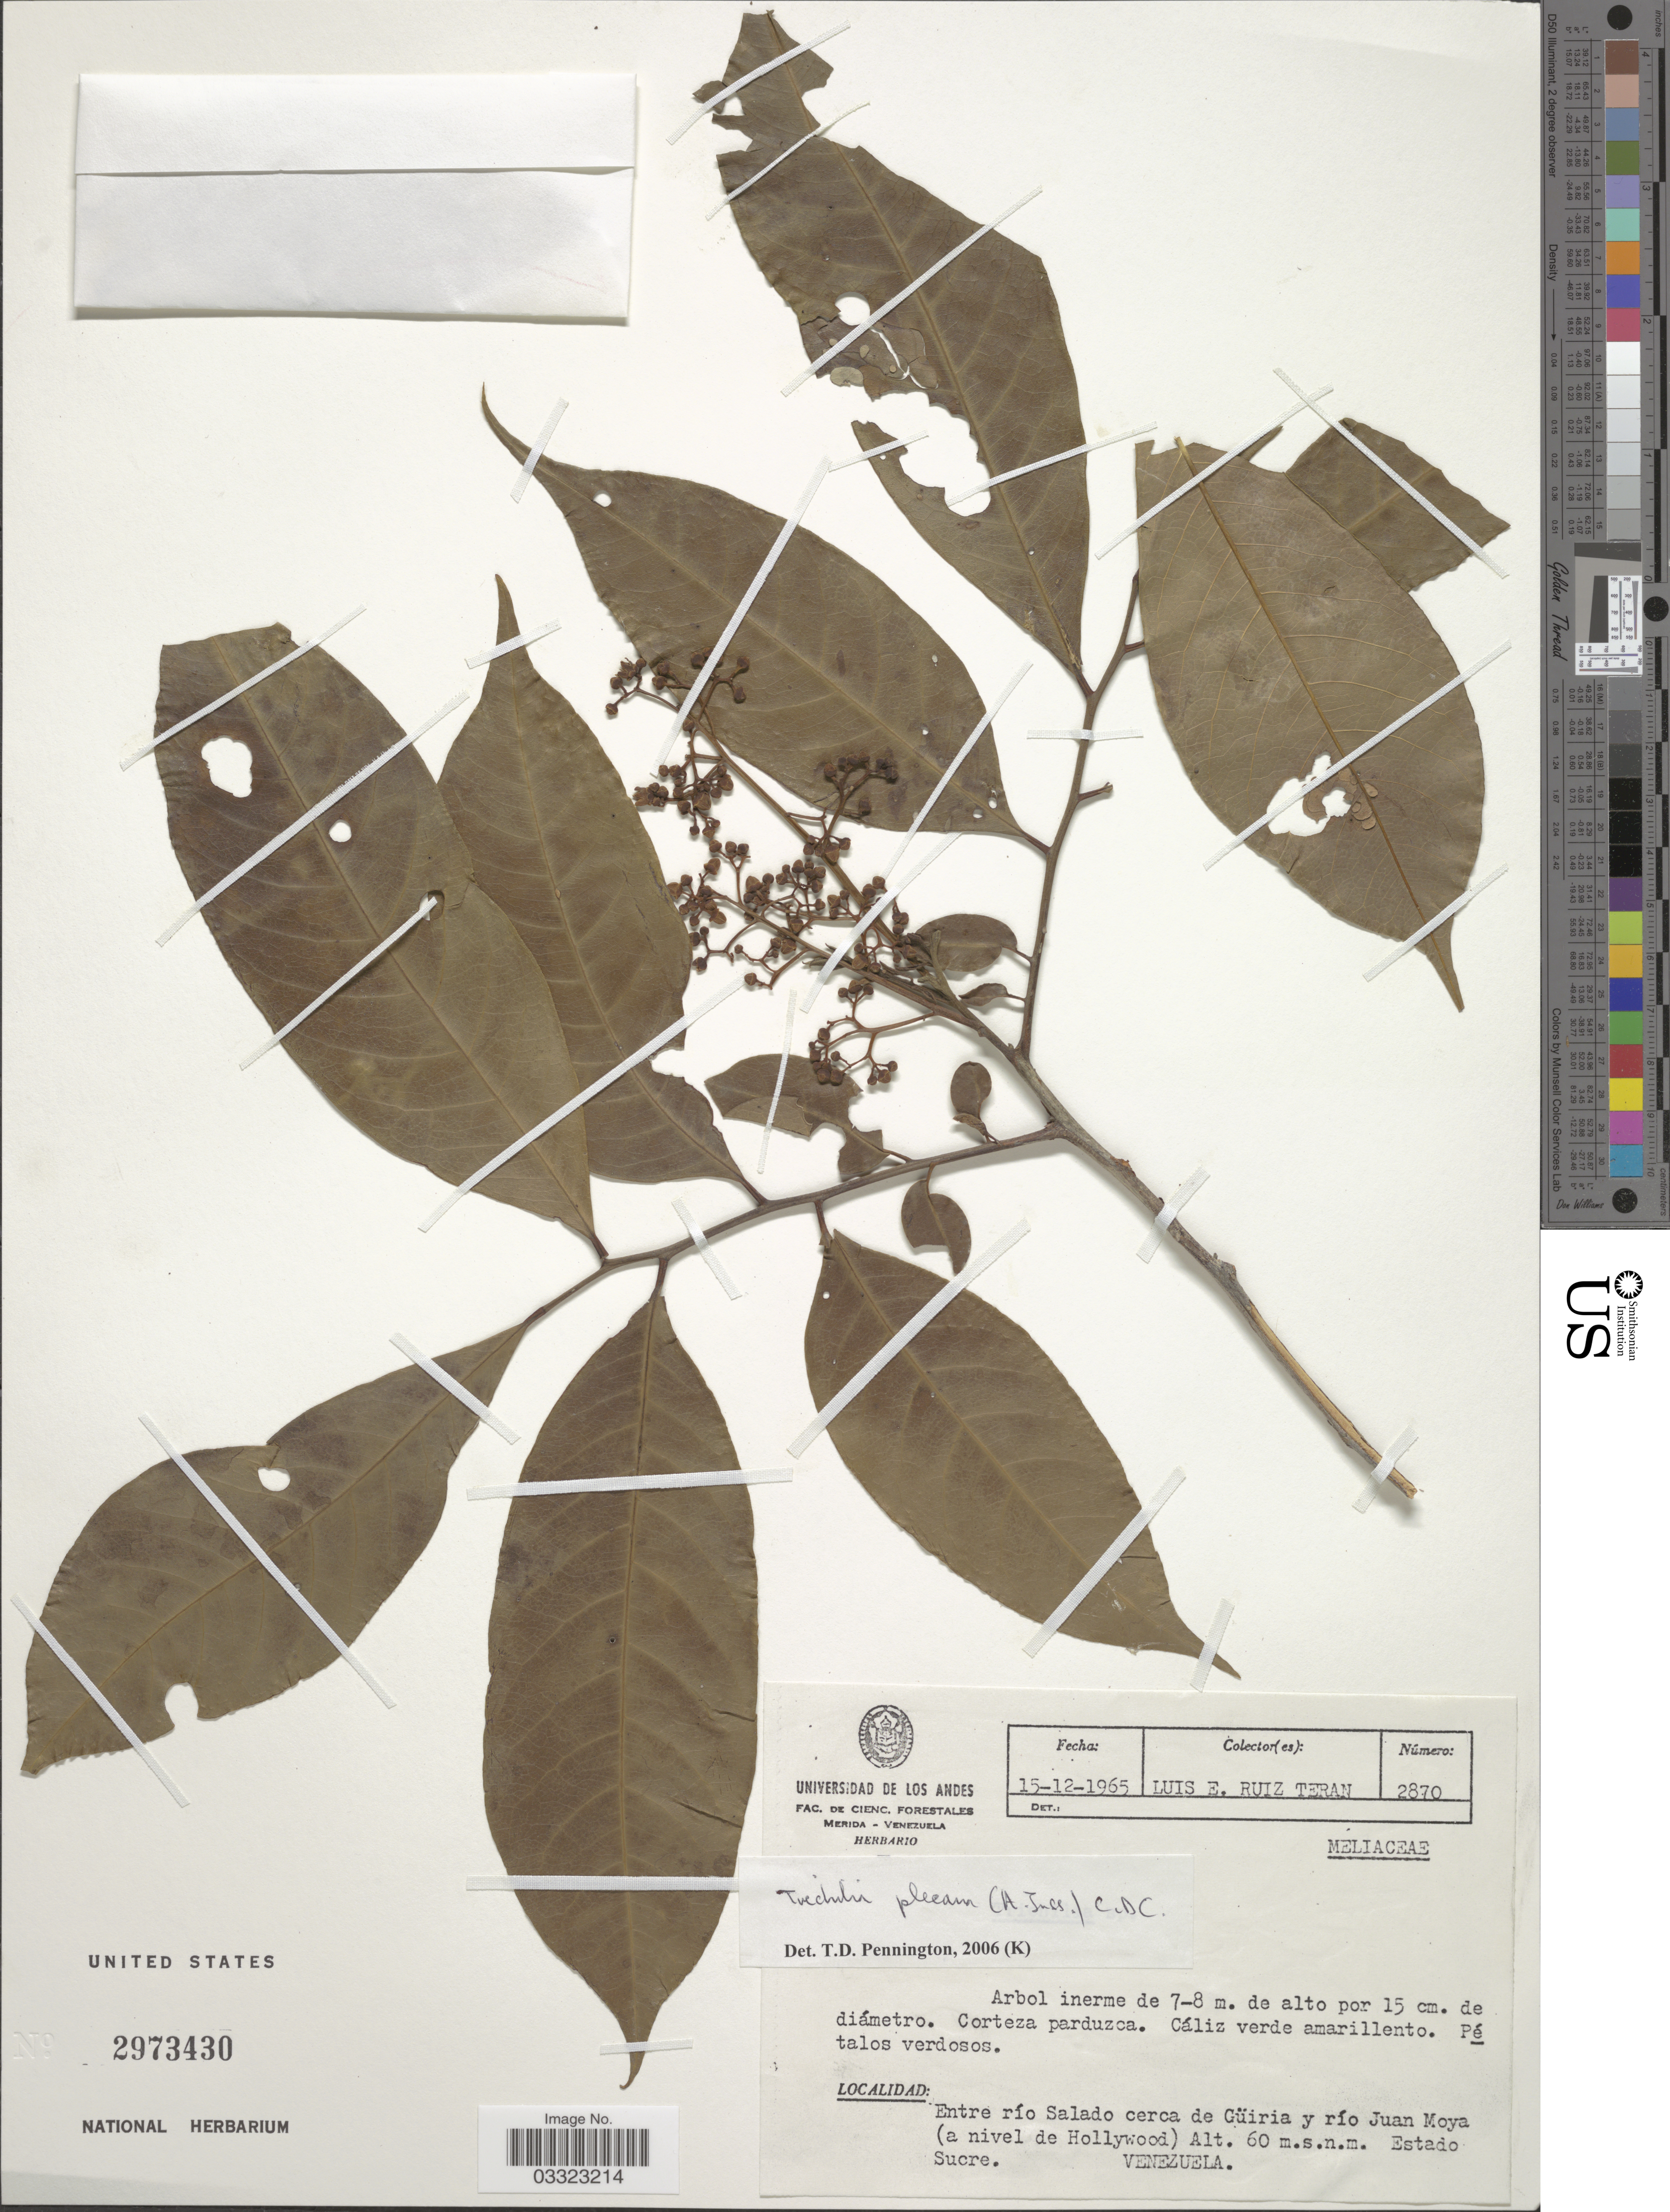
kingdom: Plantae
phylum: Tracheophyta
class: Magnoliopsida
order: Sapindales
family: Meliaceae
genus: Trichilia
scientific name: Trichilia pleeana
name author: (A. Juss.) C. DC.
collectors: L. E. Ruíz-Terán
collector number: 2870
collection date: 1965-12-15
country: Venezuela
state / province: Sucre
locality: Entre río Salado cerca de Güiria y río Juan Moya (a nivel de Hollywood).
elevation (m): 60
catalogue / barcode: US 2973430